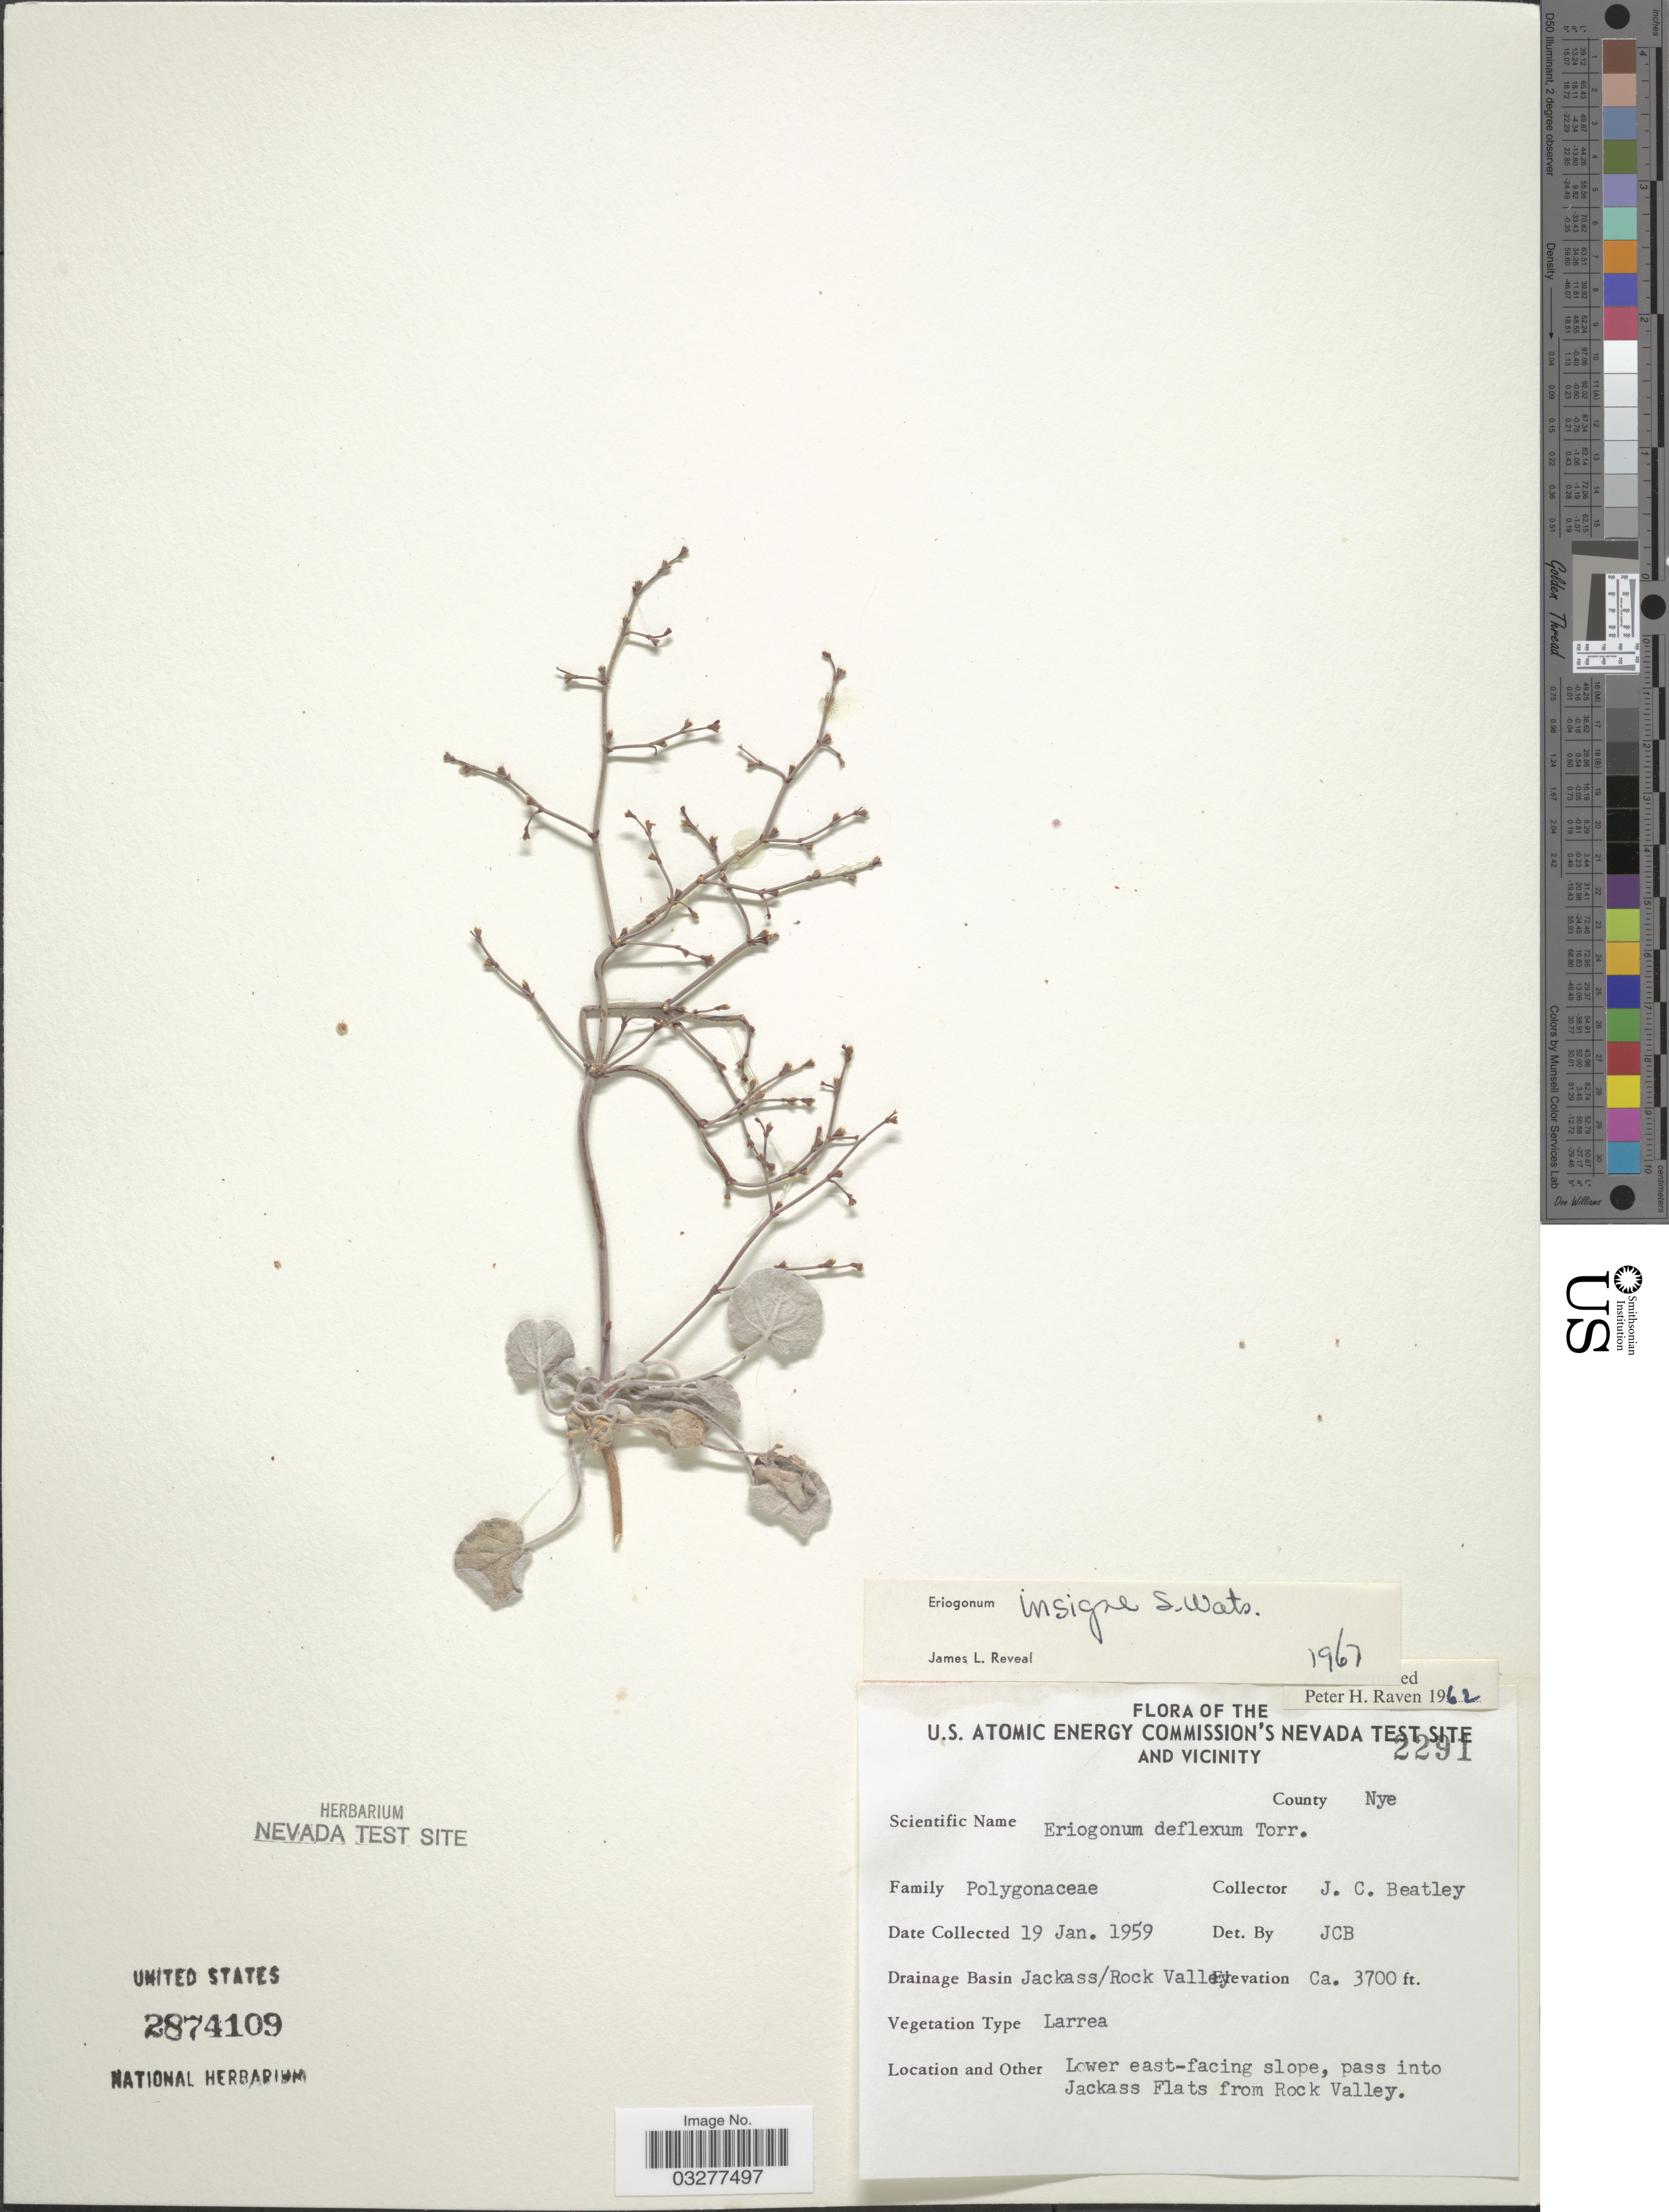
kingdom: Plantae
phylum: Tracheophyta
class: Magnoliopsida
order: Caryophyllales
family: Polygonaceae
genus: Eriogonum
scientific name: Eriogonum insigne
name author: S. Watson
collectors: J. C. Beatley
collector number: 2291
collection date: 1959-01-19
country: United States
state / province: Nevada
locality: U.S. Atomic Energy Commission's Nevada Test Site and Vicinity, County Nye, Drainage Basin Jackass/ Rock Valley, Lower east-facing slope, pass into Jackass Flats from Rock Valley.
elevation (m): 1128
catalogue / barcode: US 2874109